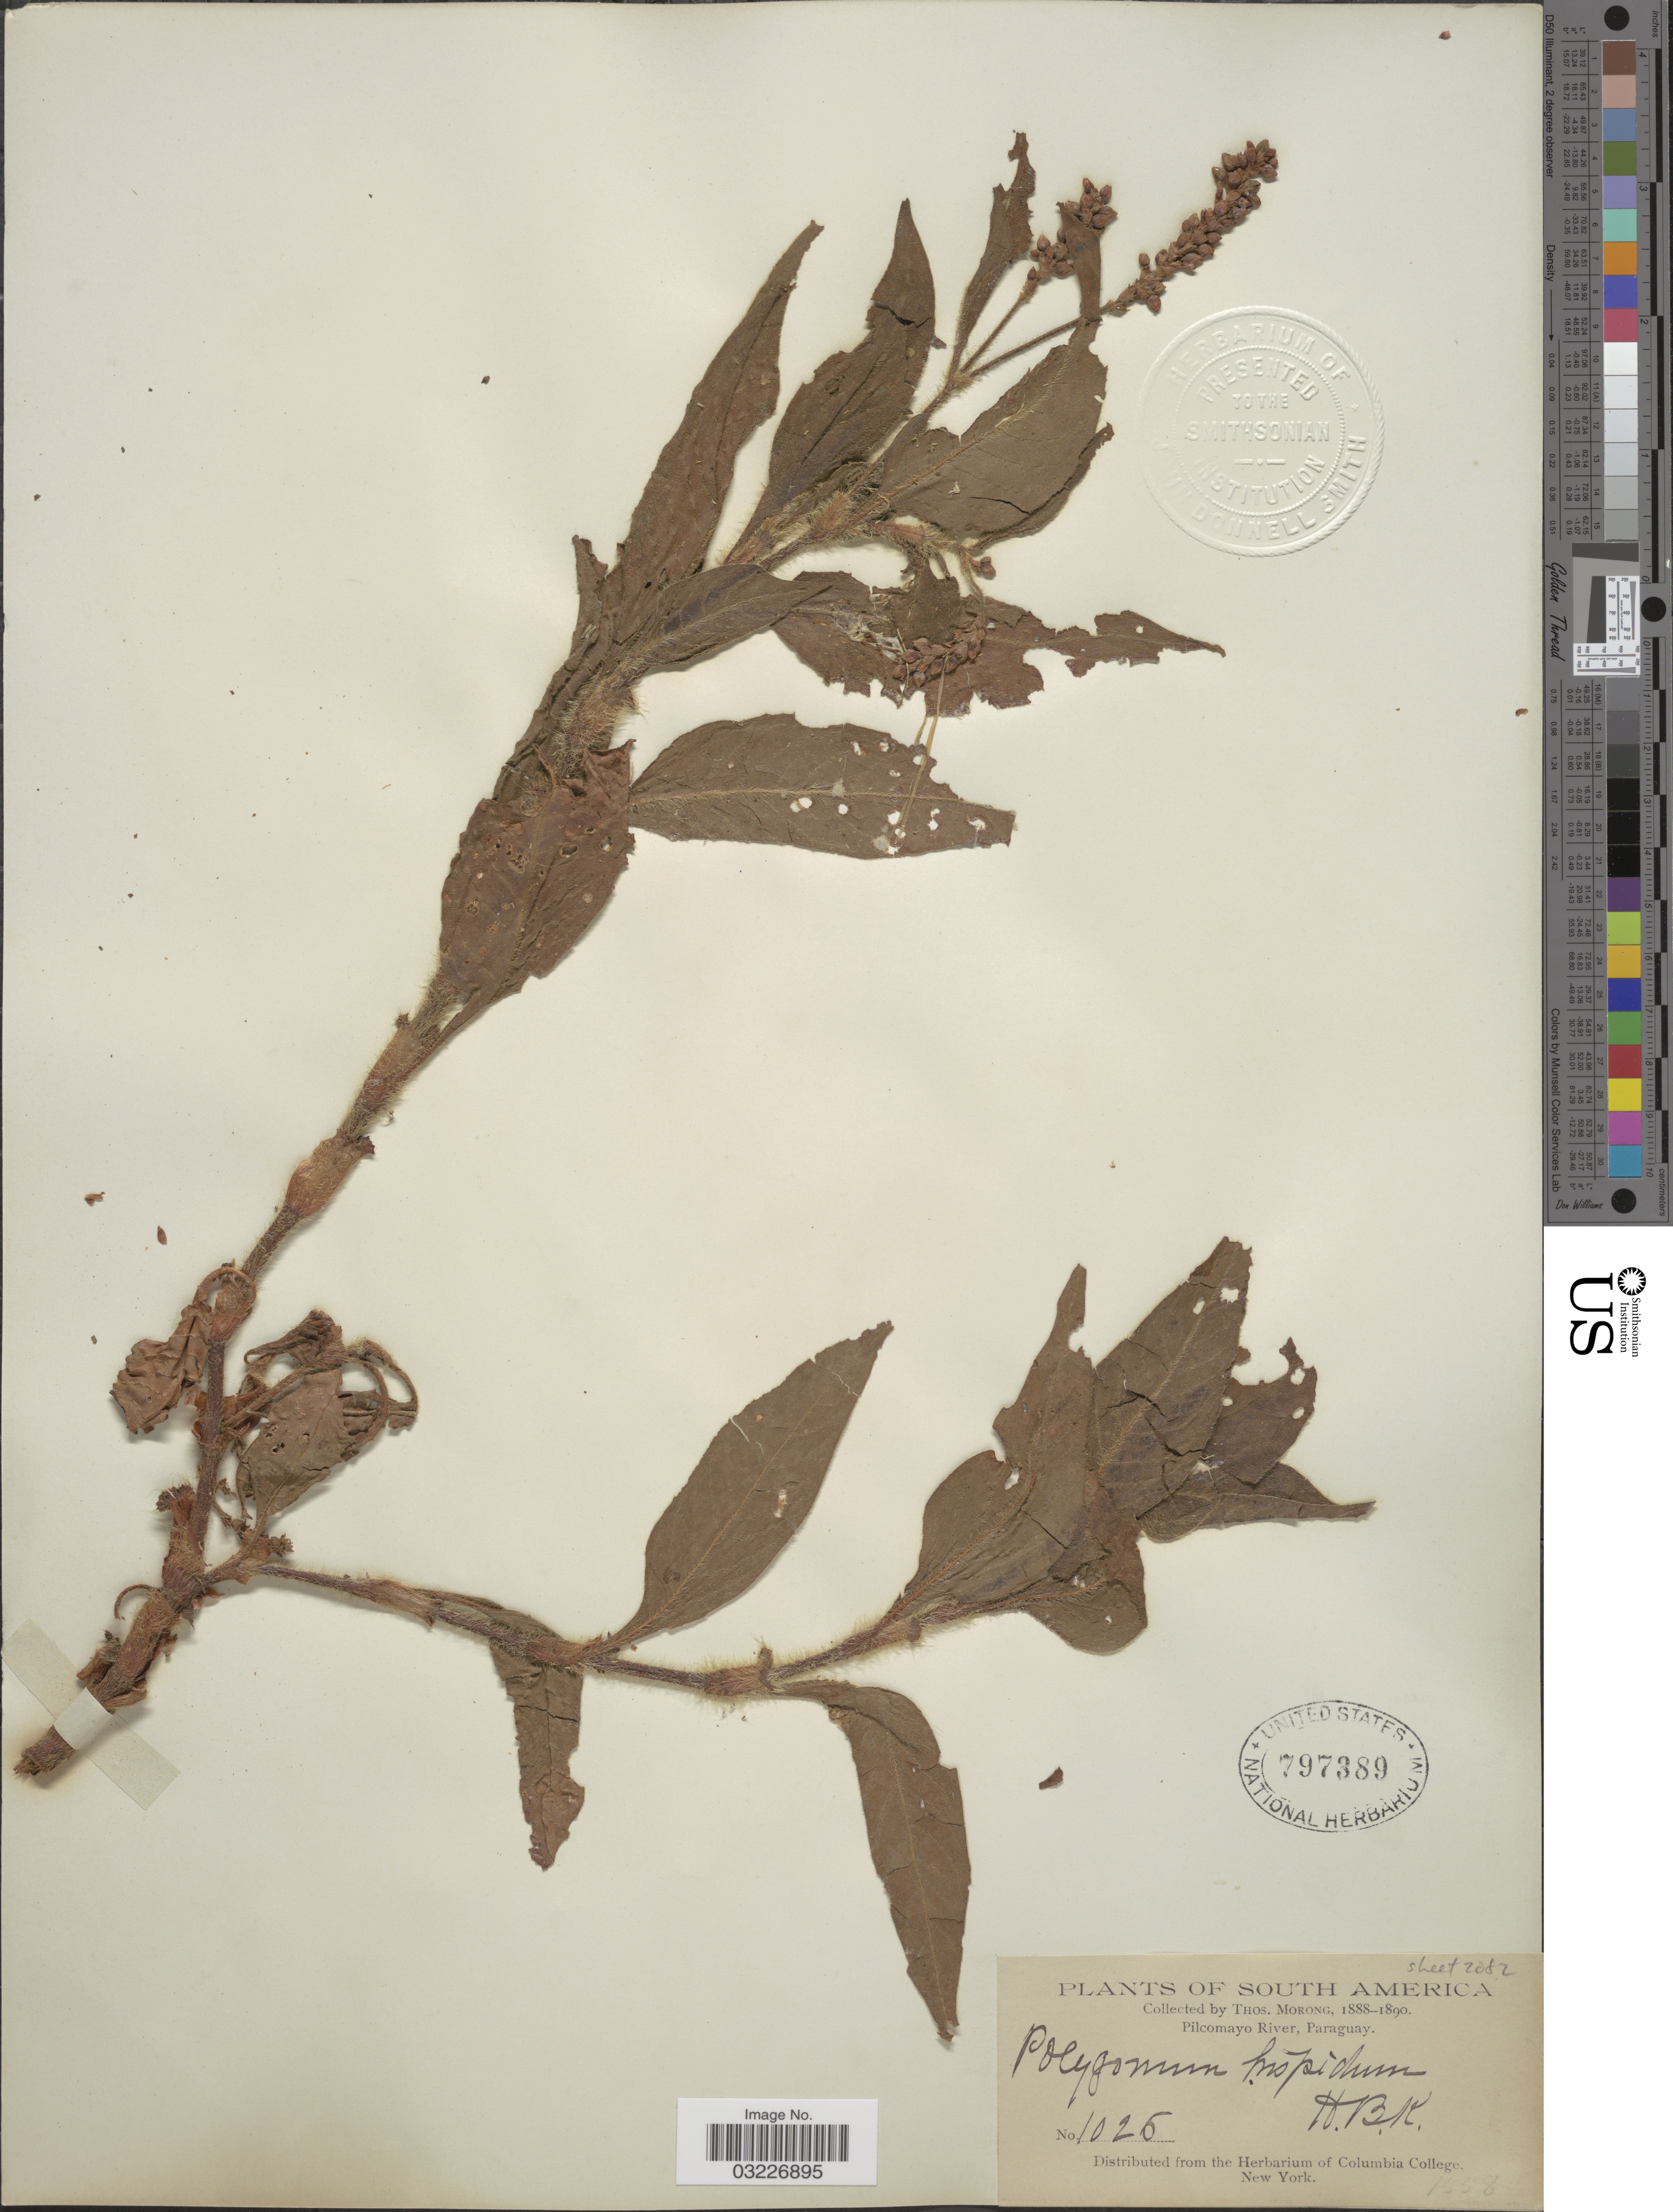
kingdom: Plantae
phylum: Tracheophyta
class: Magnoliopsida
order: Caryophyllales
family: Polygonaceae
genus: Polygonum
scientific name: Polygonum hispidum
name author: Kunth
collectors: ex herb. T. Morong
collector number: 1026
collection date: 1888/1890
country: Paraguay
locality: Pilcomayo River.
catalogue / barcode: US 797389